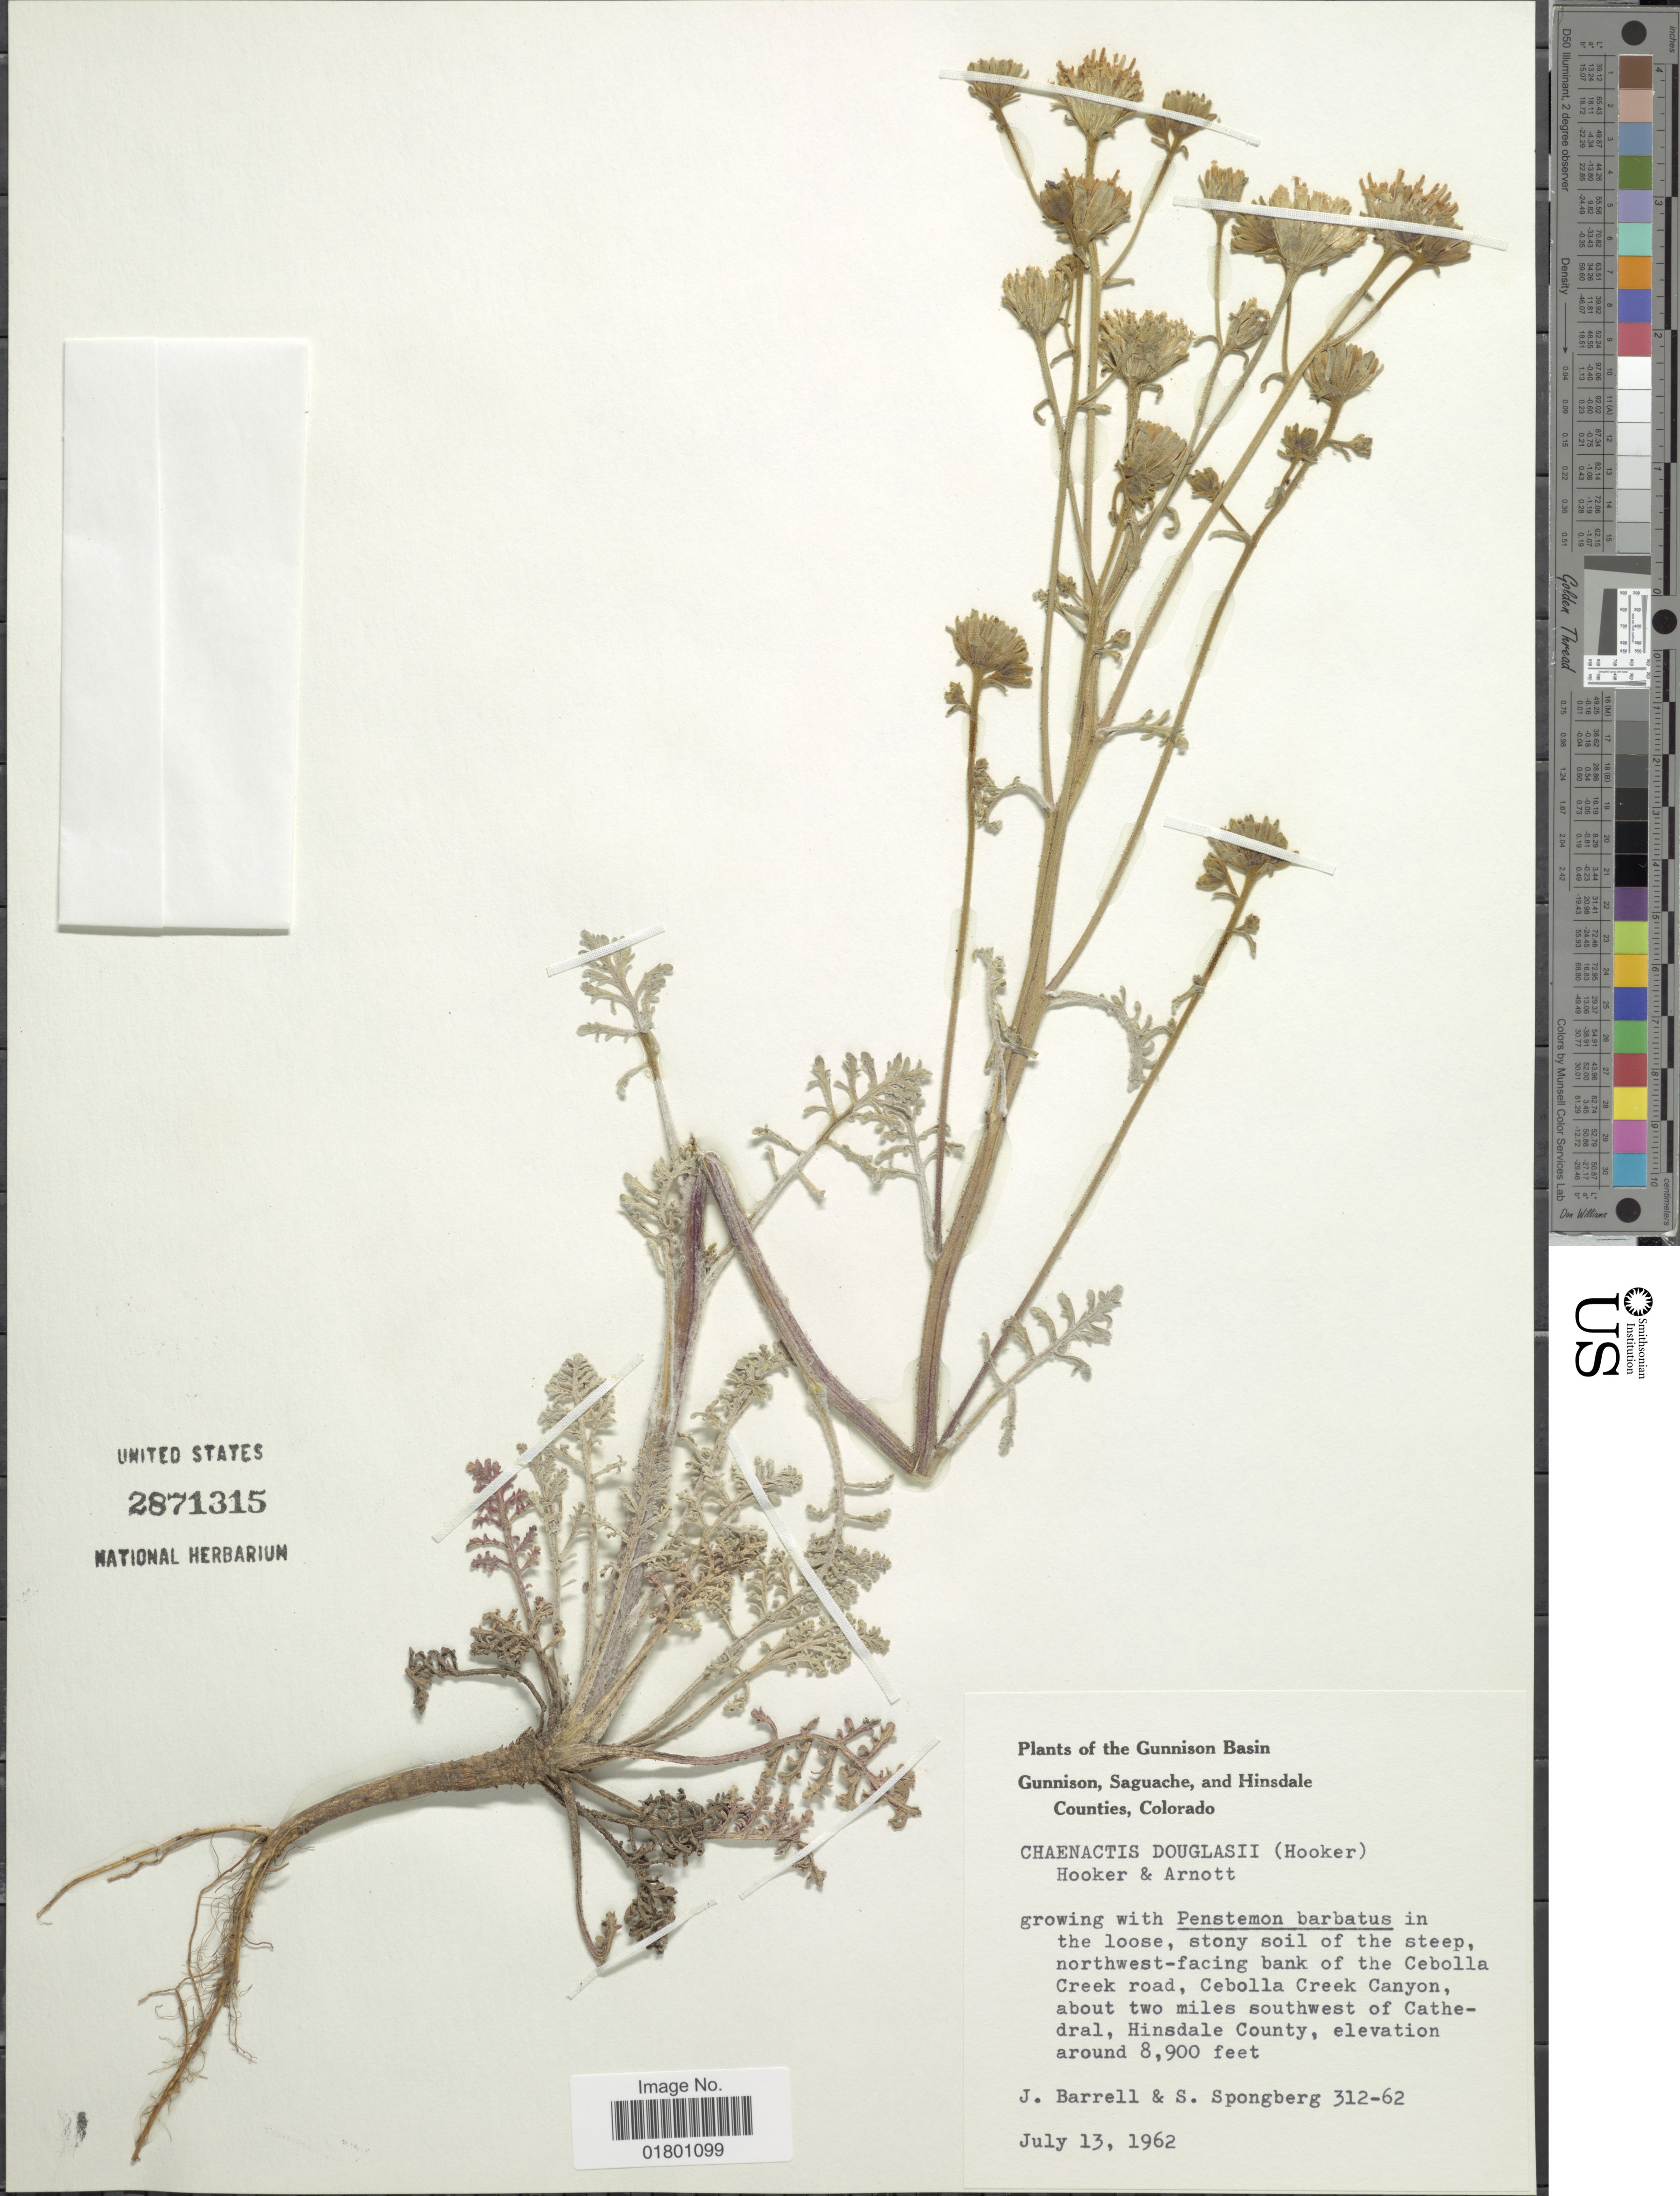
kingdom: Plantae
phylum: Tracheophyta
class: Magnoliopsida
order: Asterales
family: Asteraceae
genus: Chaenactis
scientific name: Chaenactis douglasii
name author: Hook. & Arn.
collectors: J. Barrell & S. A.Spongberg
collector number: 312-62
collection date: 1962-07-13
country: United States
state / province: Colorado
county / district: Hinsdale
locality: Gunnison Basin, Gunnison, Saguache, and Hinsdale Counties, in the loose, stony soil of the steep, northwest-facing bank of the Cebolla Creek road, Cebolla Creek Canyon, about two miles southwest of Cathedral, Hinsdale County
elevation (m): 2713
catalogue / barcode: US 2871315